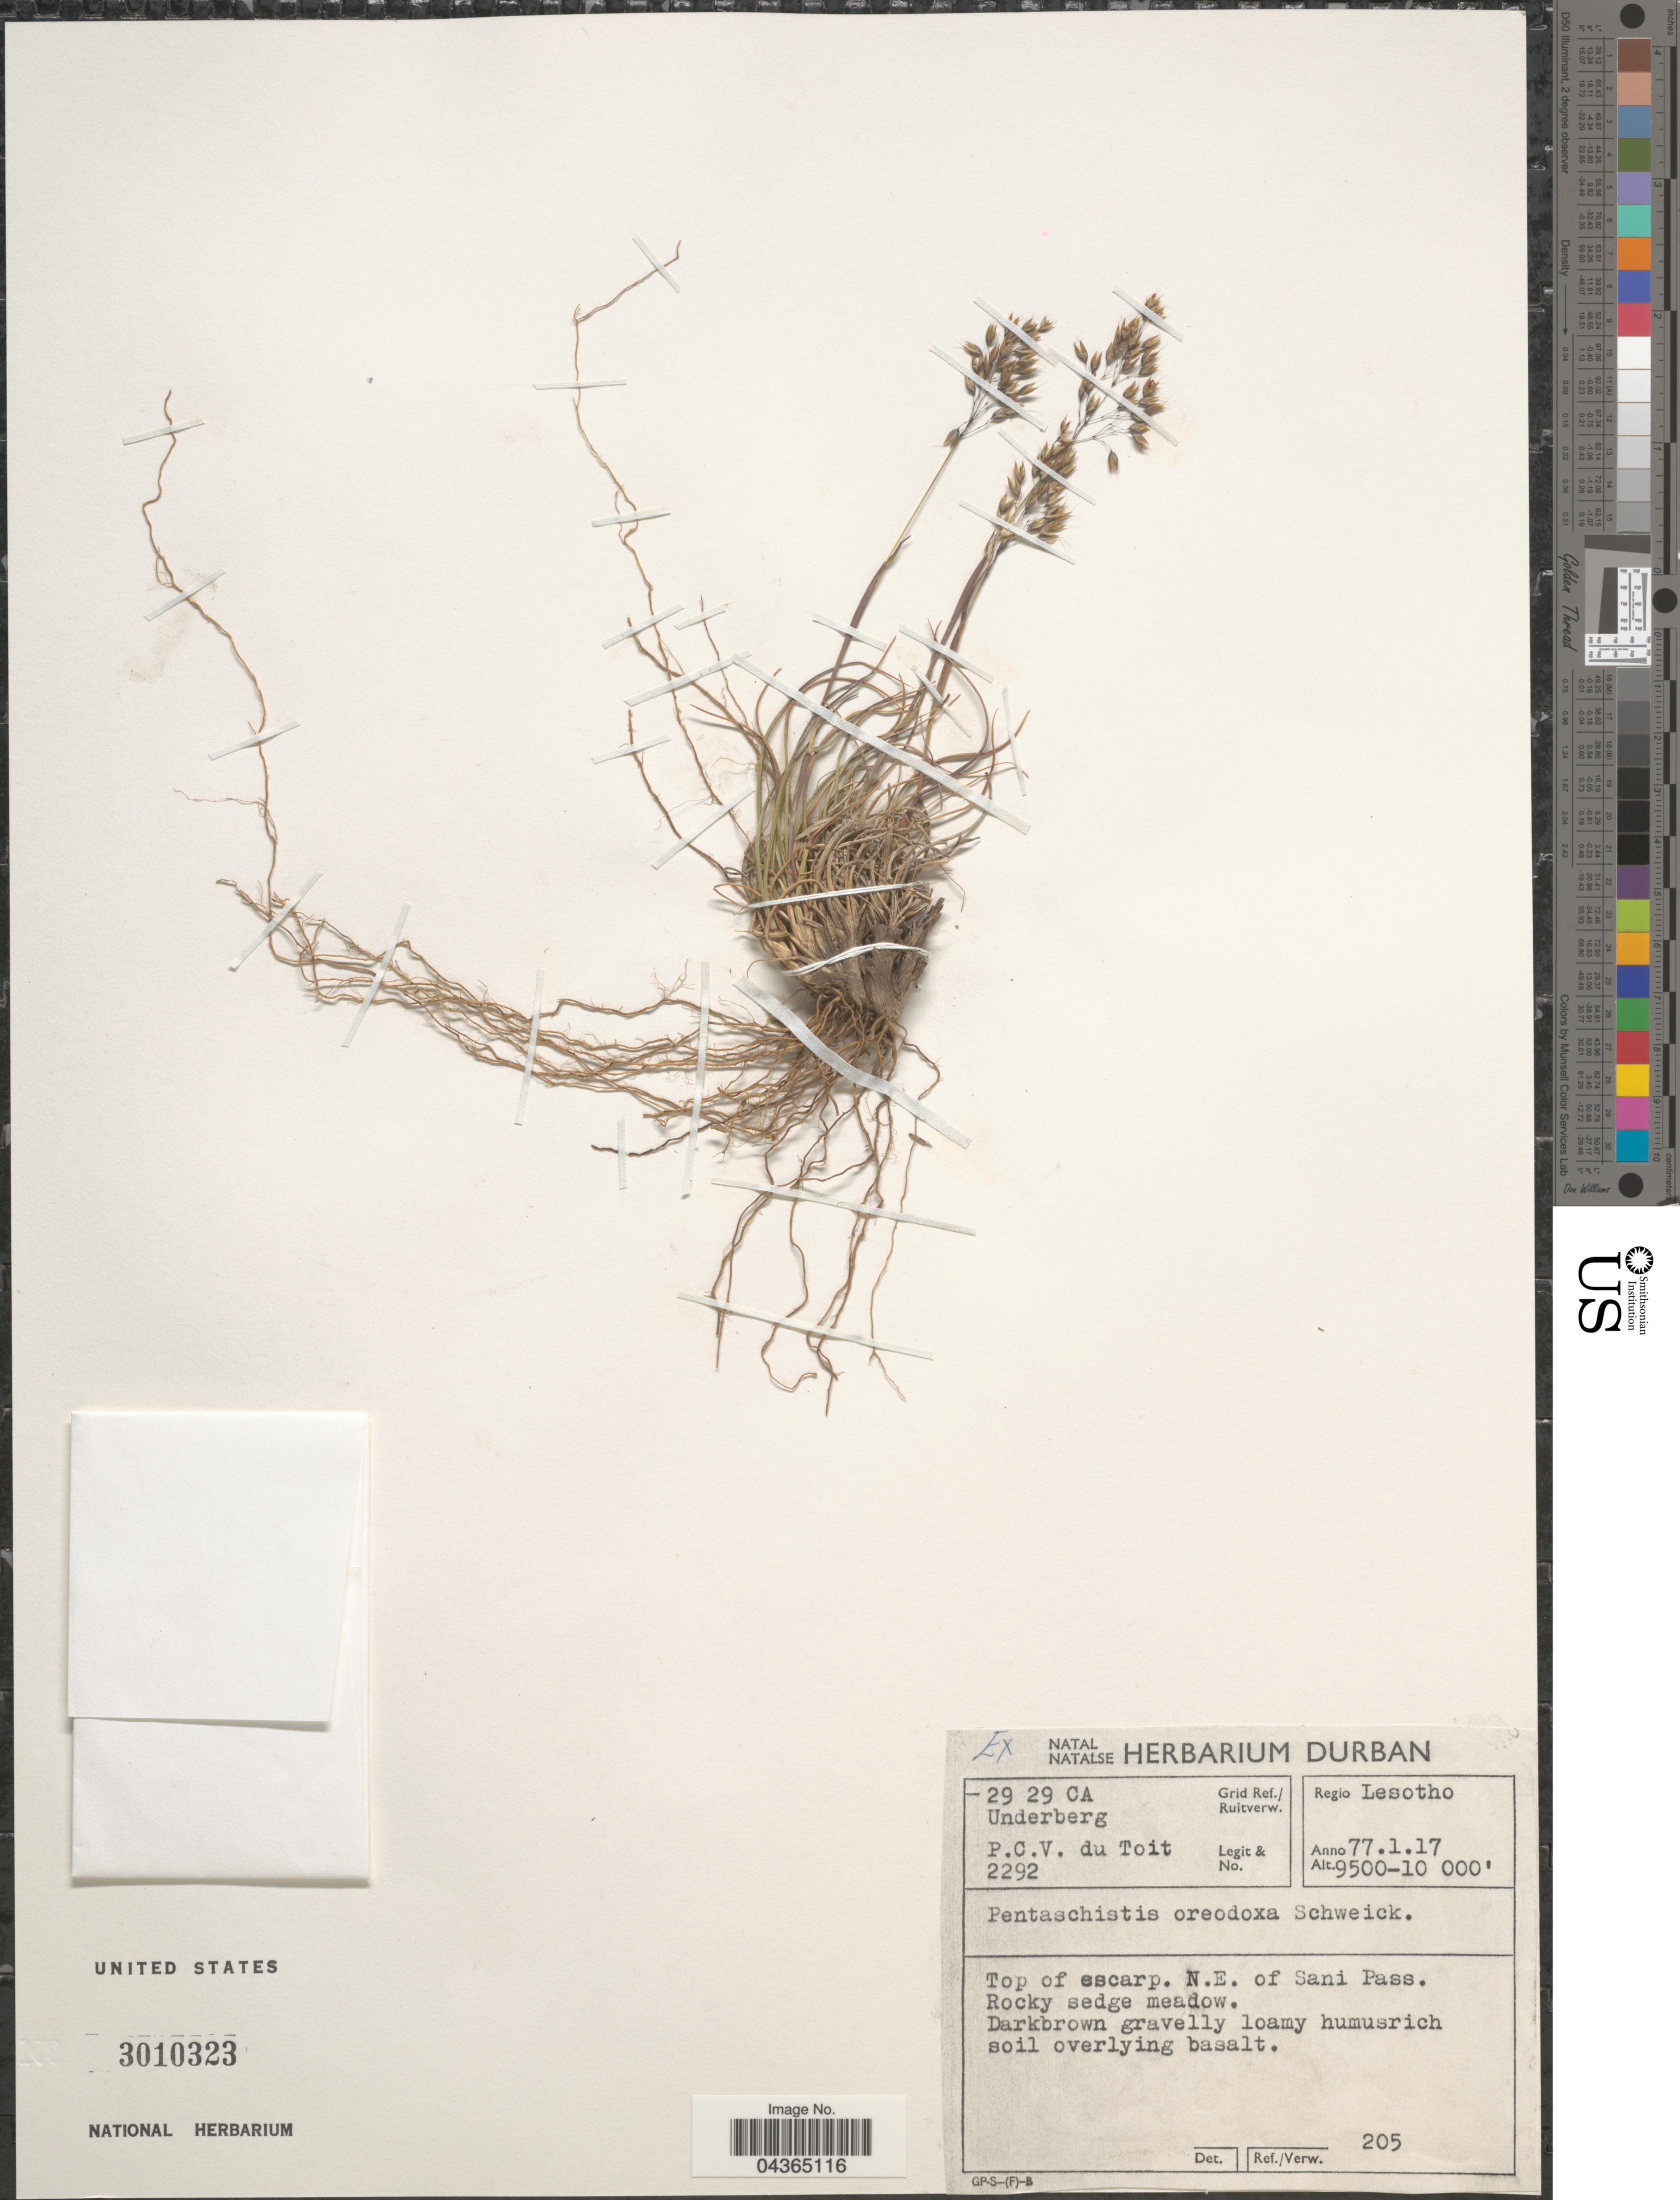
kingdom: Plantae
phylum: Tracheophyta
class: Liliopsida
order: Poales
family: Poaceae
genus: Pentameris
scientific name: Pentameris oreodoxa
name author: (Schweick.) Galley & H.P. Linder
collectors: P. Du Toit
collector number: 2292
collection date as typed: Transcribed d/m/y: 17/1/77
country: Lesotho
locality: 29 29 CA Underberg Grid Ref./Ruitverw. Regio Lesotho. Top of escarp. N.E. of Sani Pass. Rocky sedge meadow.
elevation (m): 2896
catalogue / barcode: US 3010323